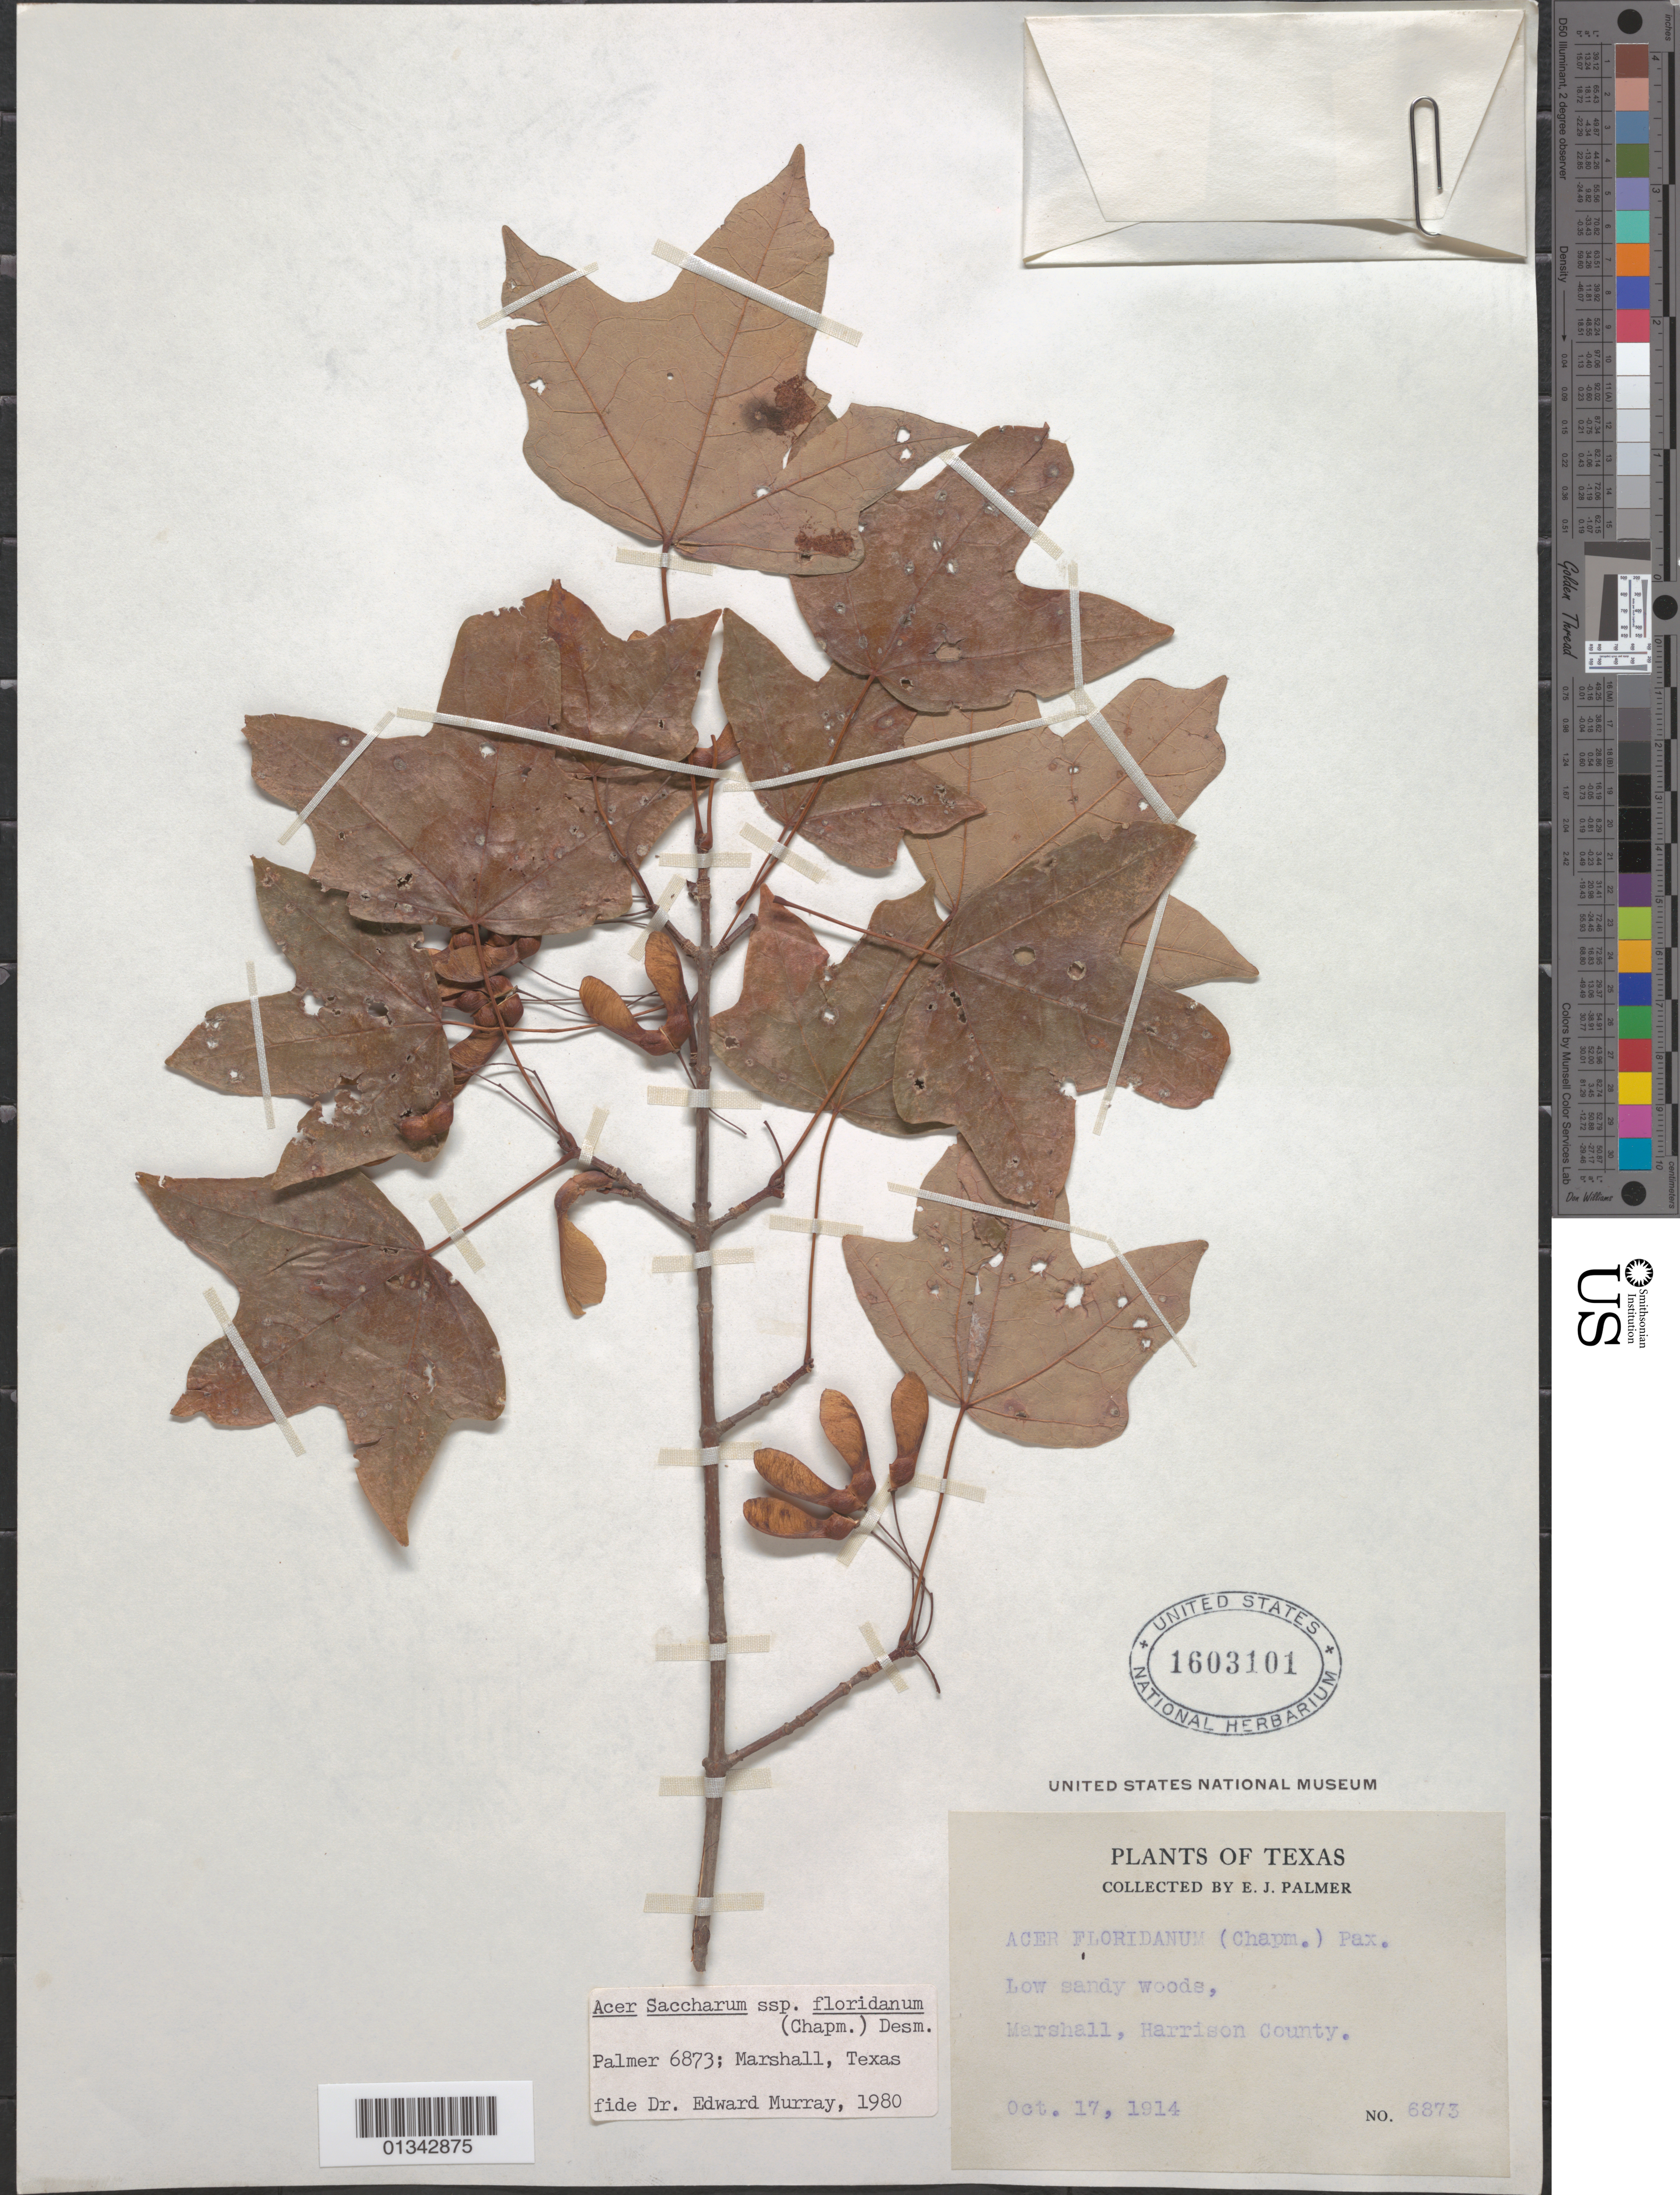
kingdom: Plantae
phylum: Tracheophyta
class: Magnoliopsida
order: Sapindales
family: Sapindaceae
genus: Acer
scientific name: Acer saccharum subsp. floridanum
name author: (Chapm.) Desmarais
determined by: Murray, Edward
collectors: E. J. Palmer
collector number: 6873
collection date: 1914-10-17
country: United States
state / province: Texas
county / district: Harrison County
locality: Harrison County, Marshall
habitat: Low sandy woods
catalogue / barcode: US 1603101